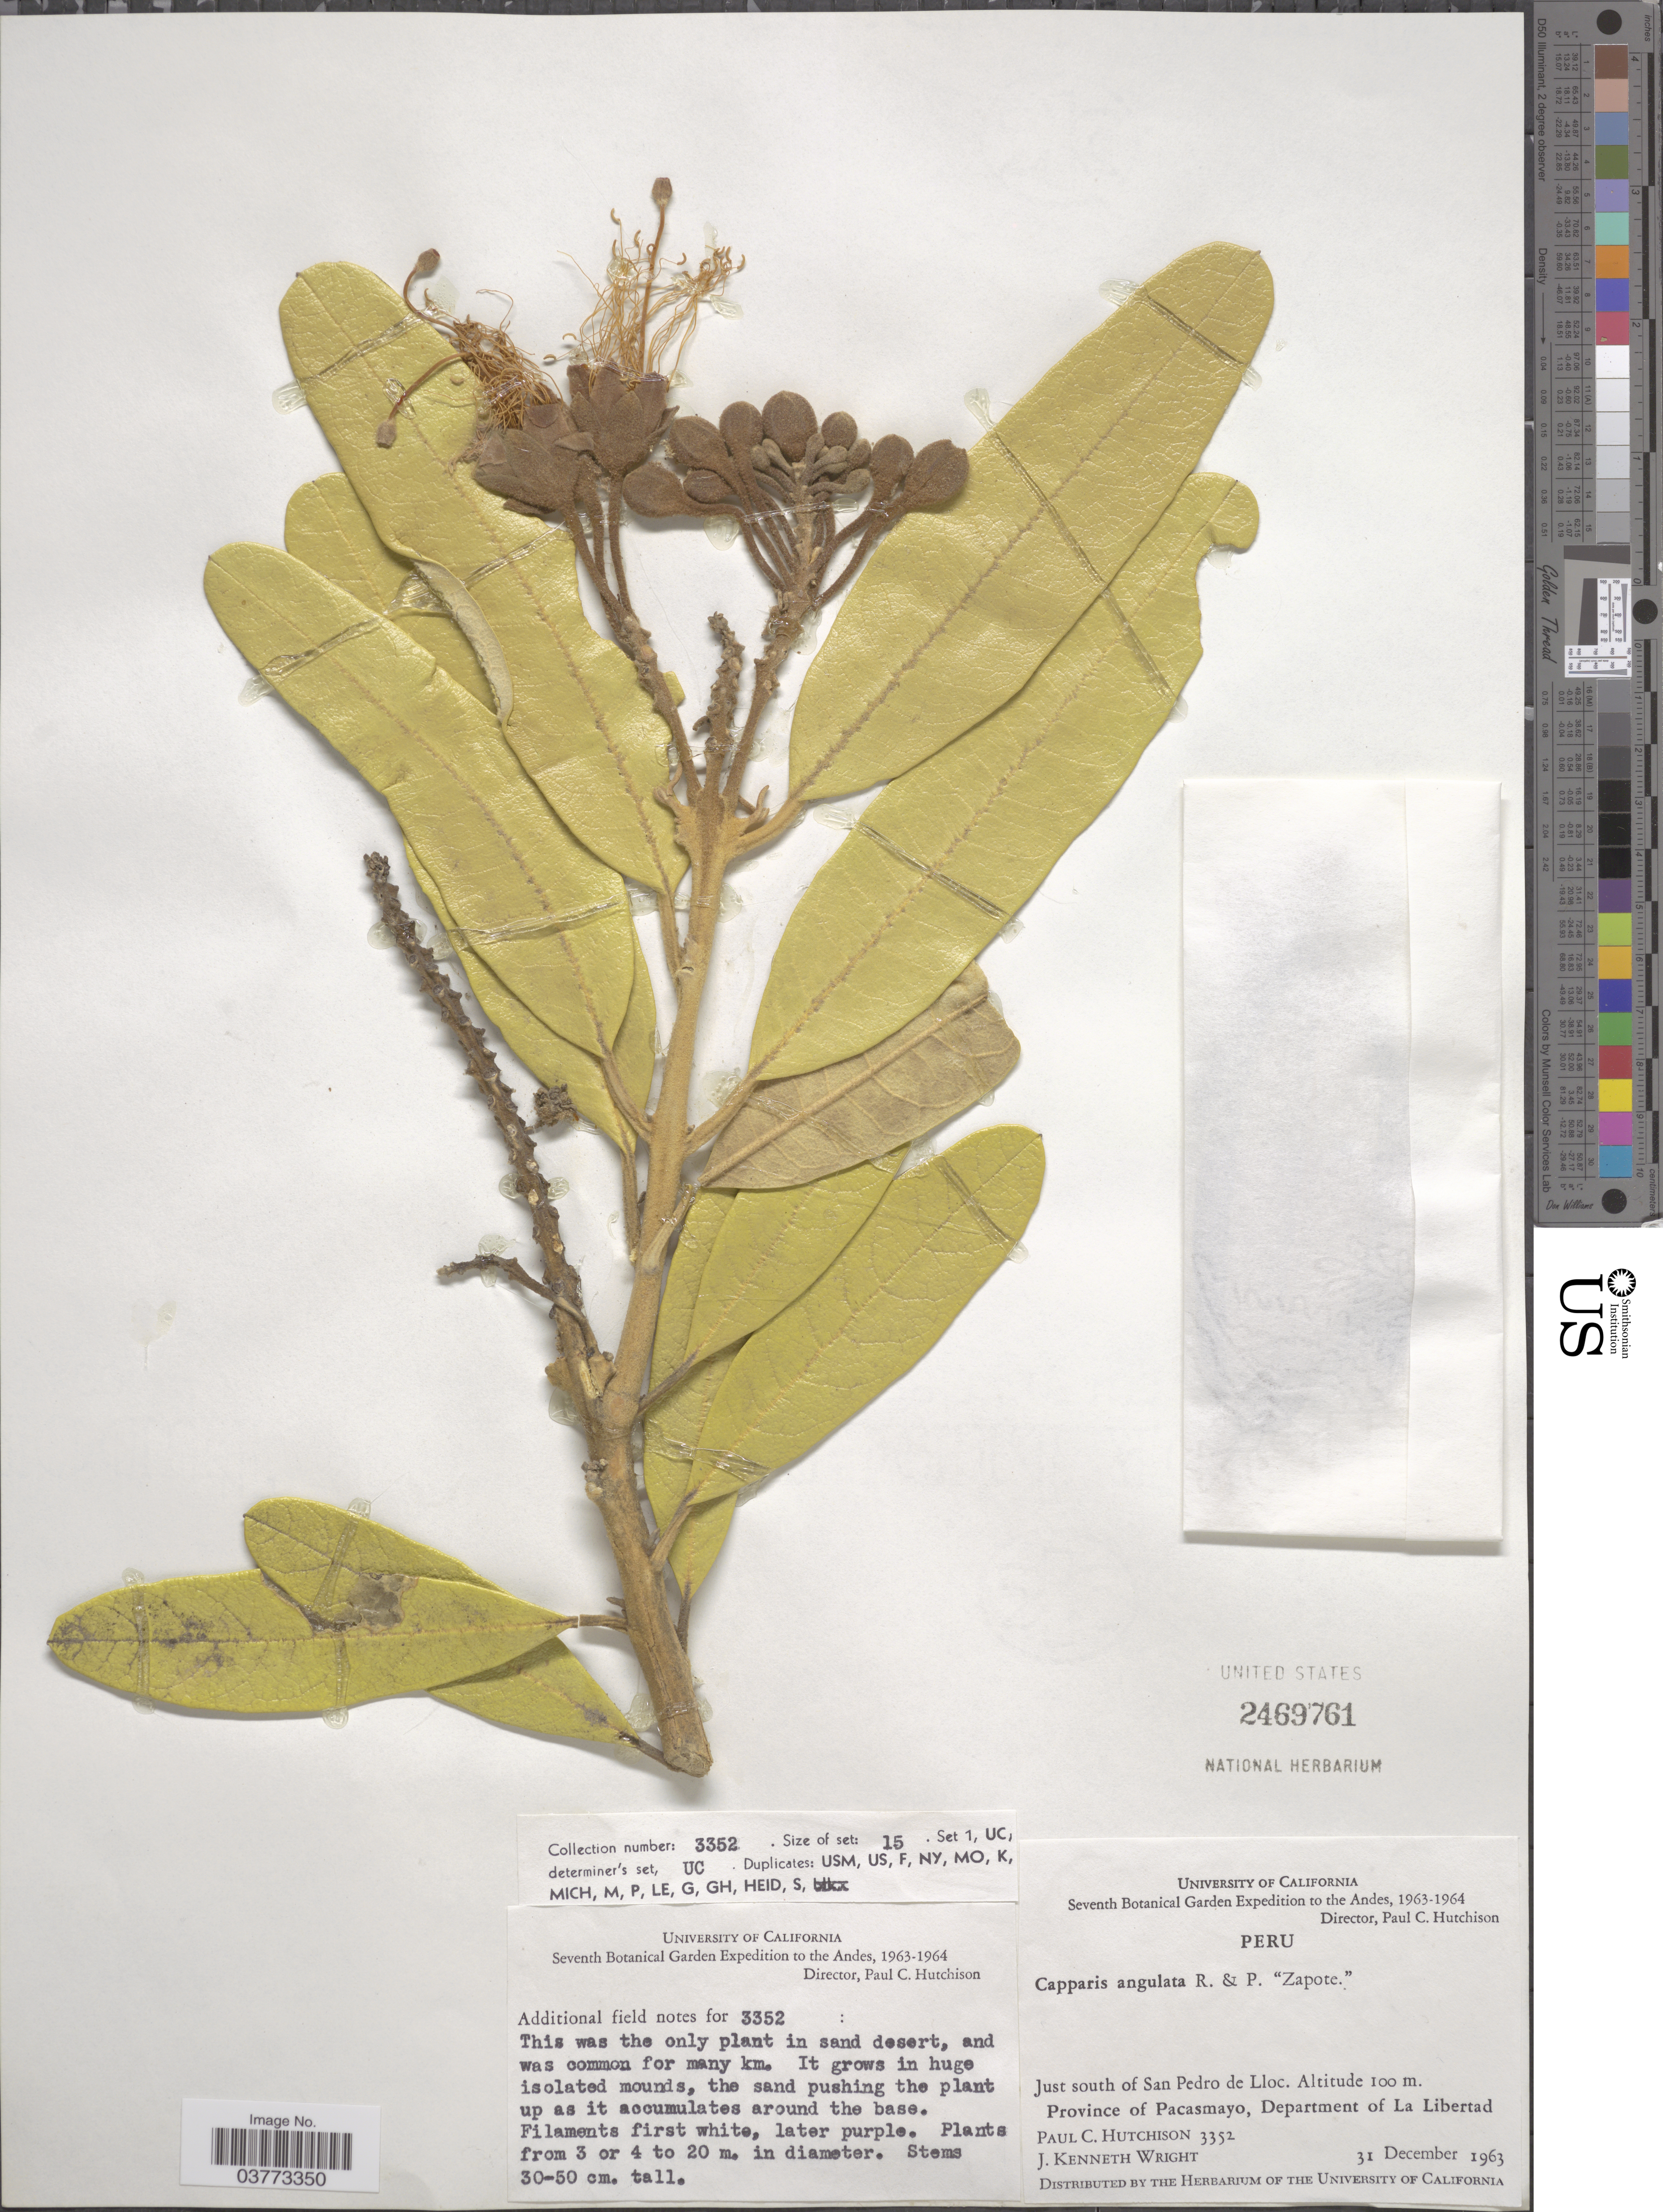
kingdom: Plantae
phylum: Tracheophyta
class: Magnoliopsida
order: Brassicales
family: Capparaceae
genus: Colicodendron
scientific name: Colicodendron angulatum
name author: (Ruiz & Pav. ex DC.) Hutch.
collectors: P. C. Hutchison & J. K. Wright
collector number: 3352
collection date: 1963-12-31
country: Peru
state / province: La Libertad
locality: The Andes. Just south of San Pedro de Lloc. Province of Pacasmayo, Department of La Libertad.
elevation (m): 100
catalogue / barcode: US 2469761